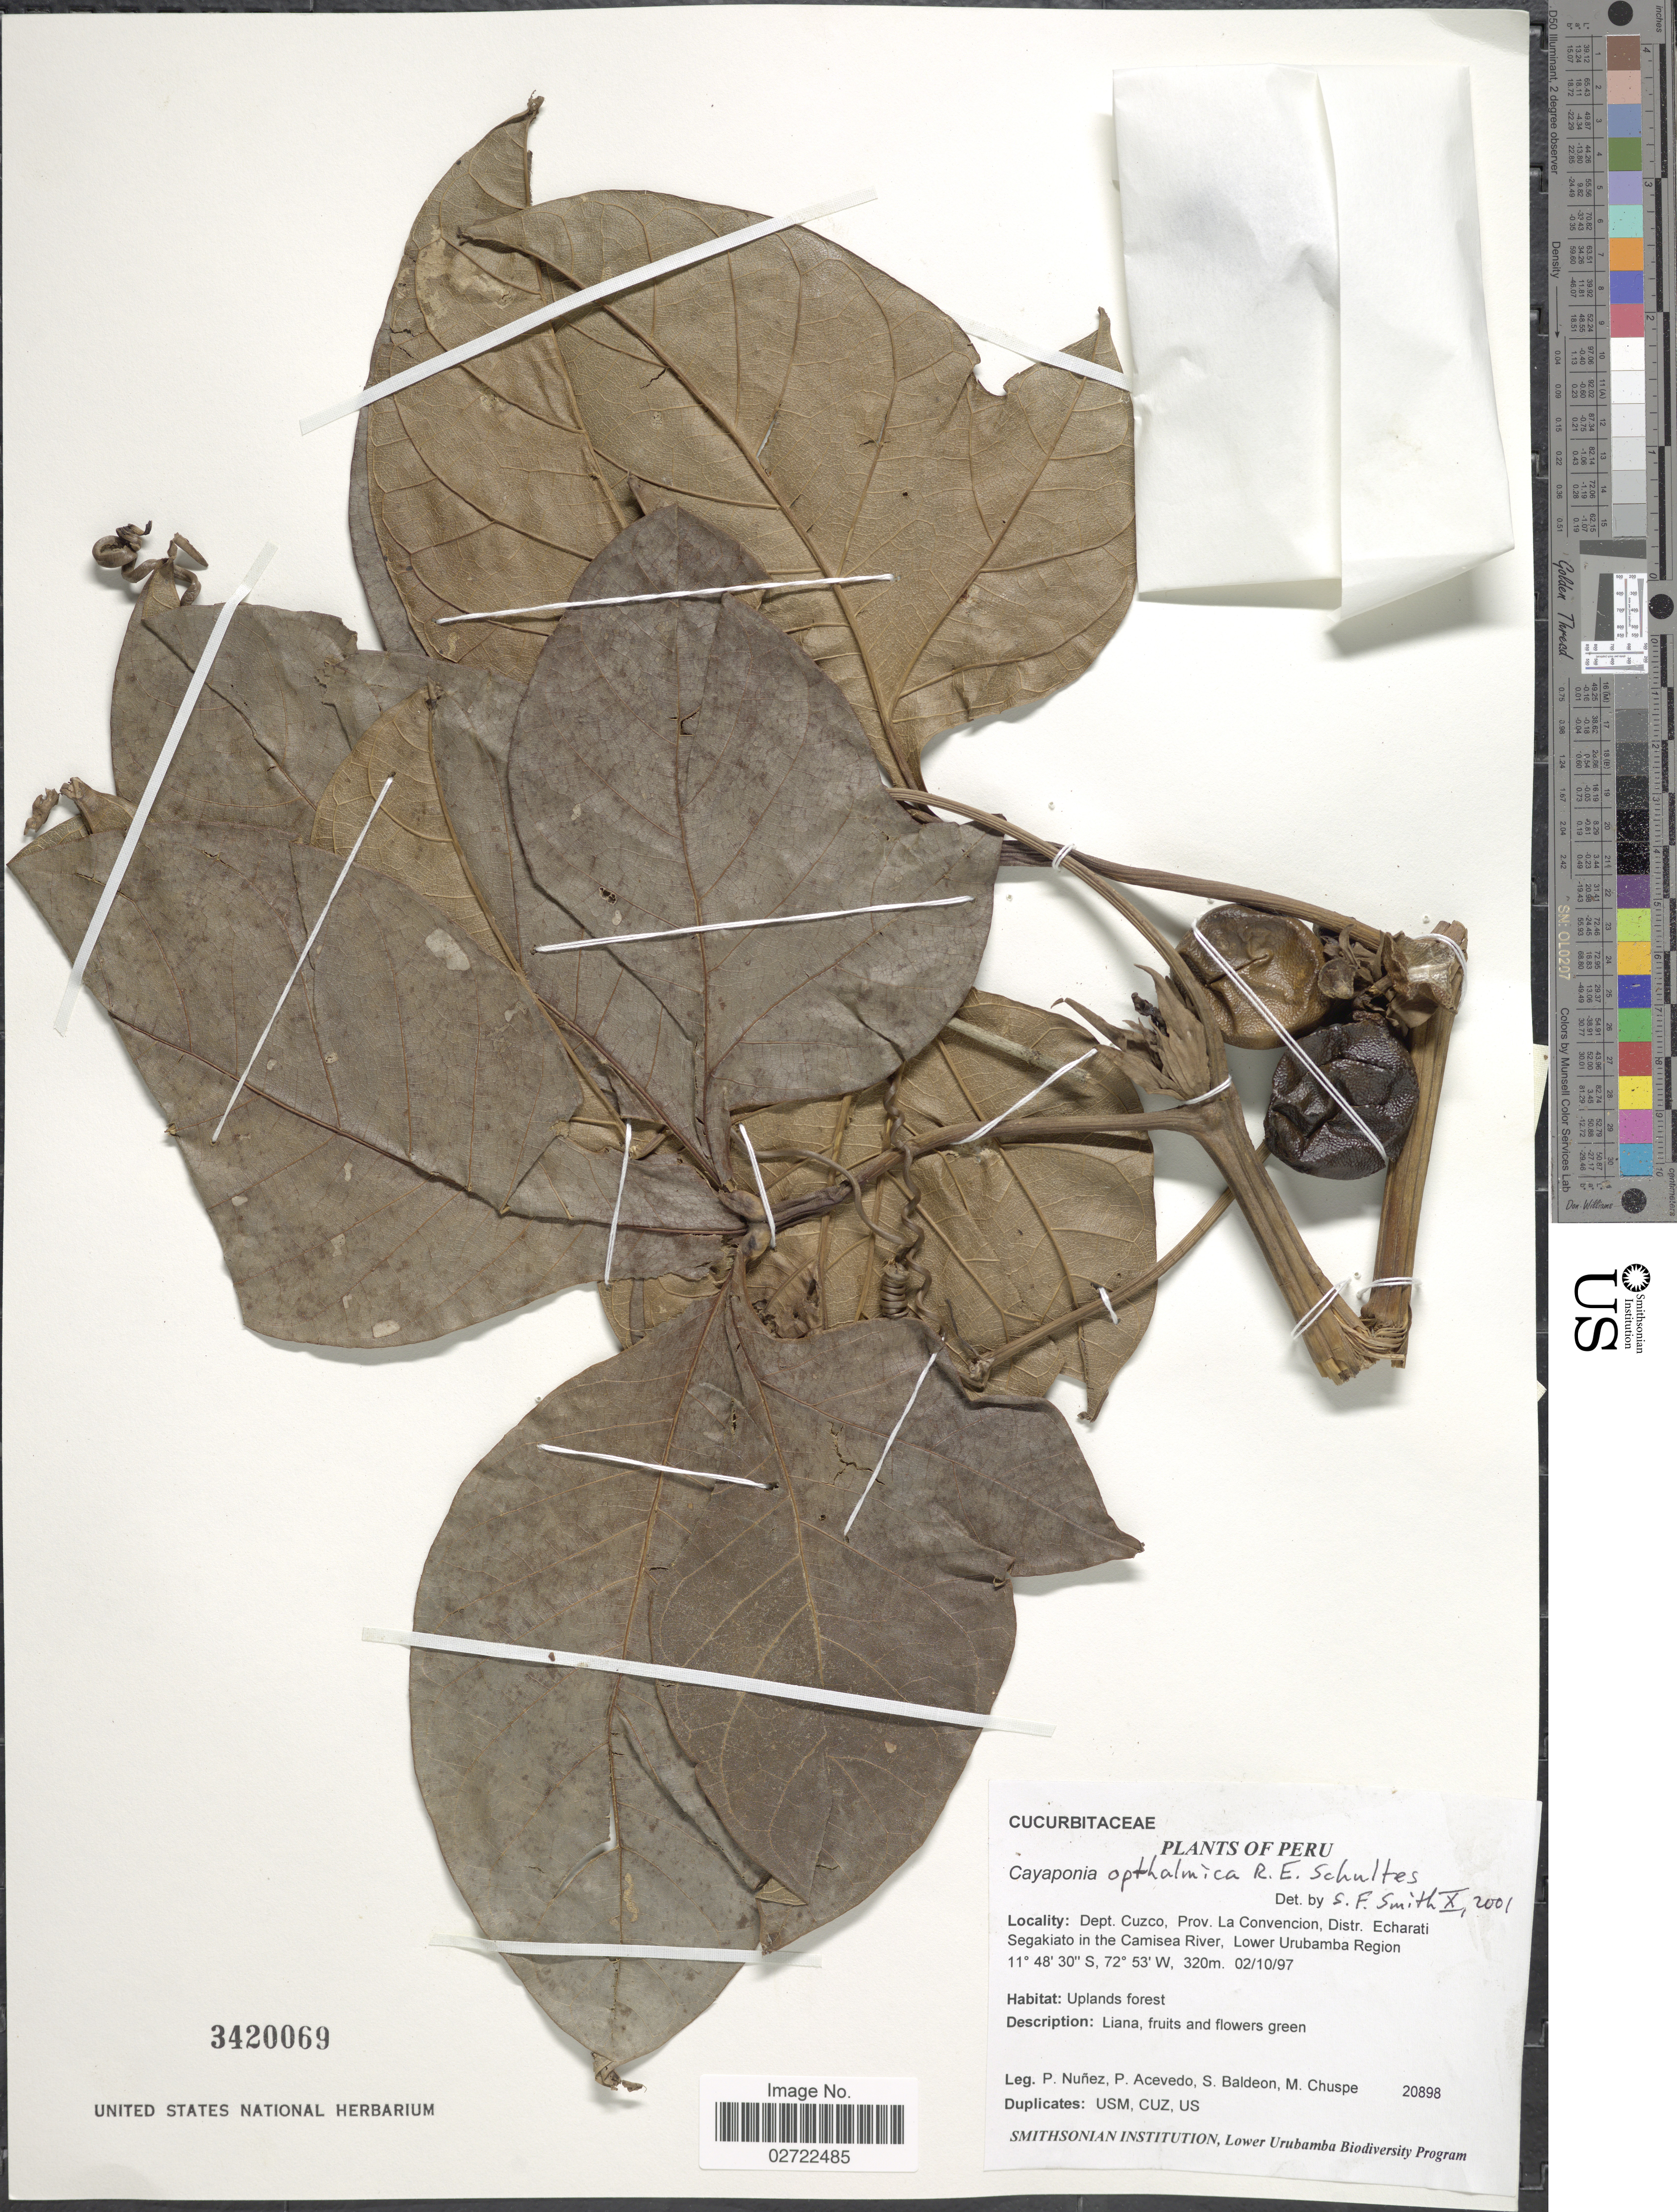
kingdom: Plantae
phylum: Tracheophyta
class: Magnoliopsida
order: Cucurbitales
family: Cucurbitaceae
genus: Cayaponia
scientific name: Cayaponia ophthalmica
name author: R.E. Schult.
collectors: P. Nuñez V., P. Acevedo-Rodr., S. Baldeon & M. Chuspe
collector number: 20898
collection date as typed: Transcribed d/m/y: 2/10/97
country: Peru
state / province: Cusco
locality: Dept. Cuzco, Prov. La Convencion, Distr. Echarati Segakiato in the Camisea River, Lower Urubamba Region.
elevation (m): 320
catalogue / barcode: US 3420069